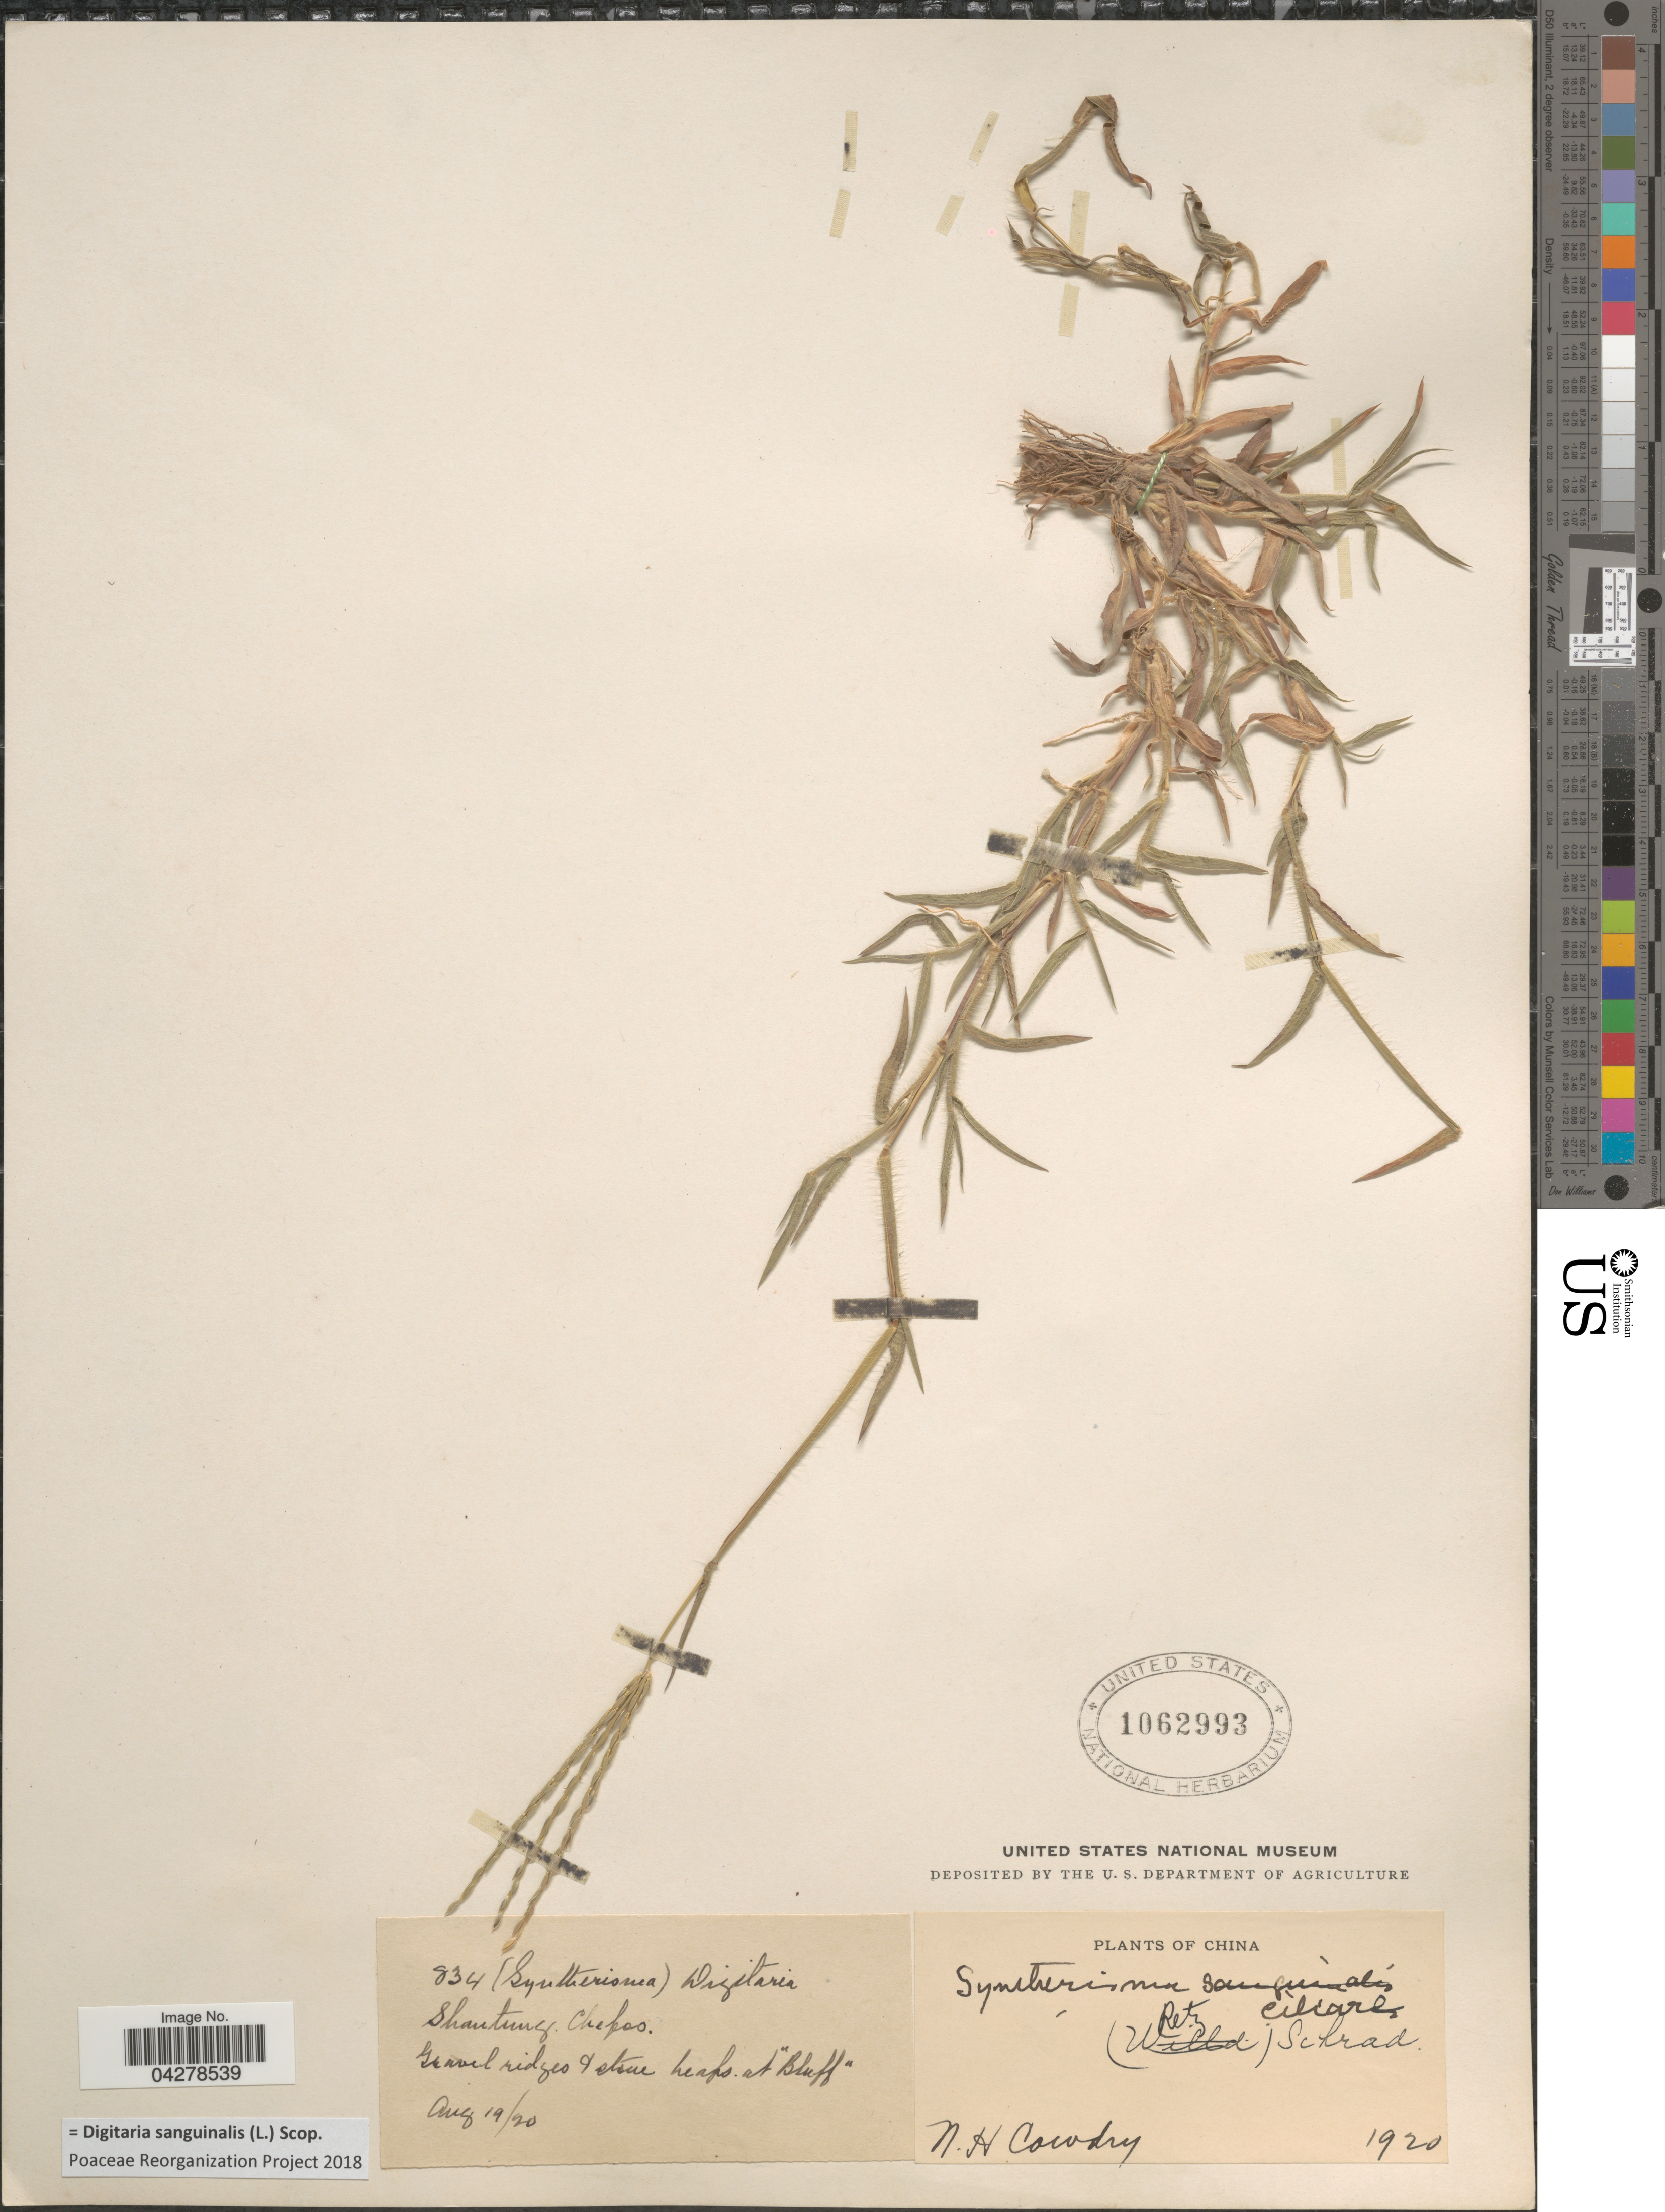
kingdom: Plantae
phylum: Tracheophyta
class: Liliopsida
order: Poales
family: Poaceae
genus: Digitaria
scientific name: Digitaria sanguinalis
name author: (L.) Scop.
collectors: N. H. Cowdry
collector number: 834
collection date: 1920-08-19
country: China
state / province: Shandong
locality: Shantung. Chifao. Gravel ridges & stone heaps at "Bluff".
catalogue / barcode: US 1062993